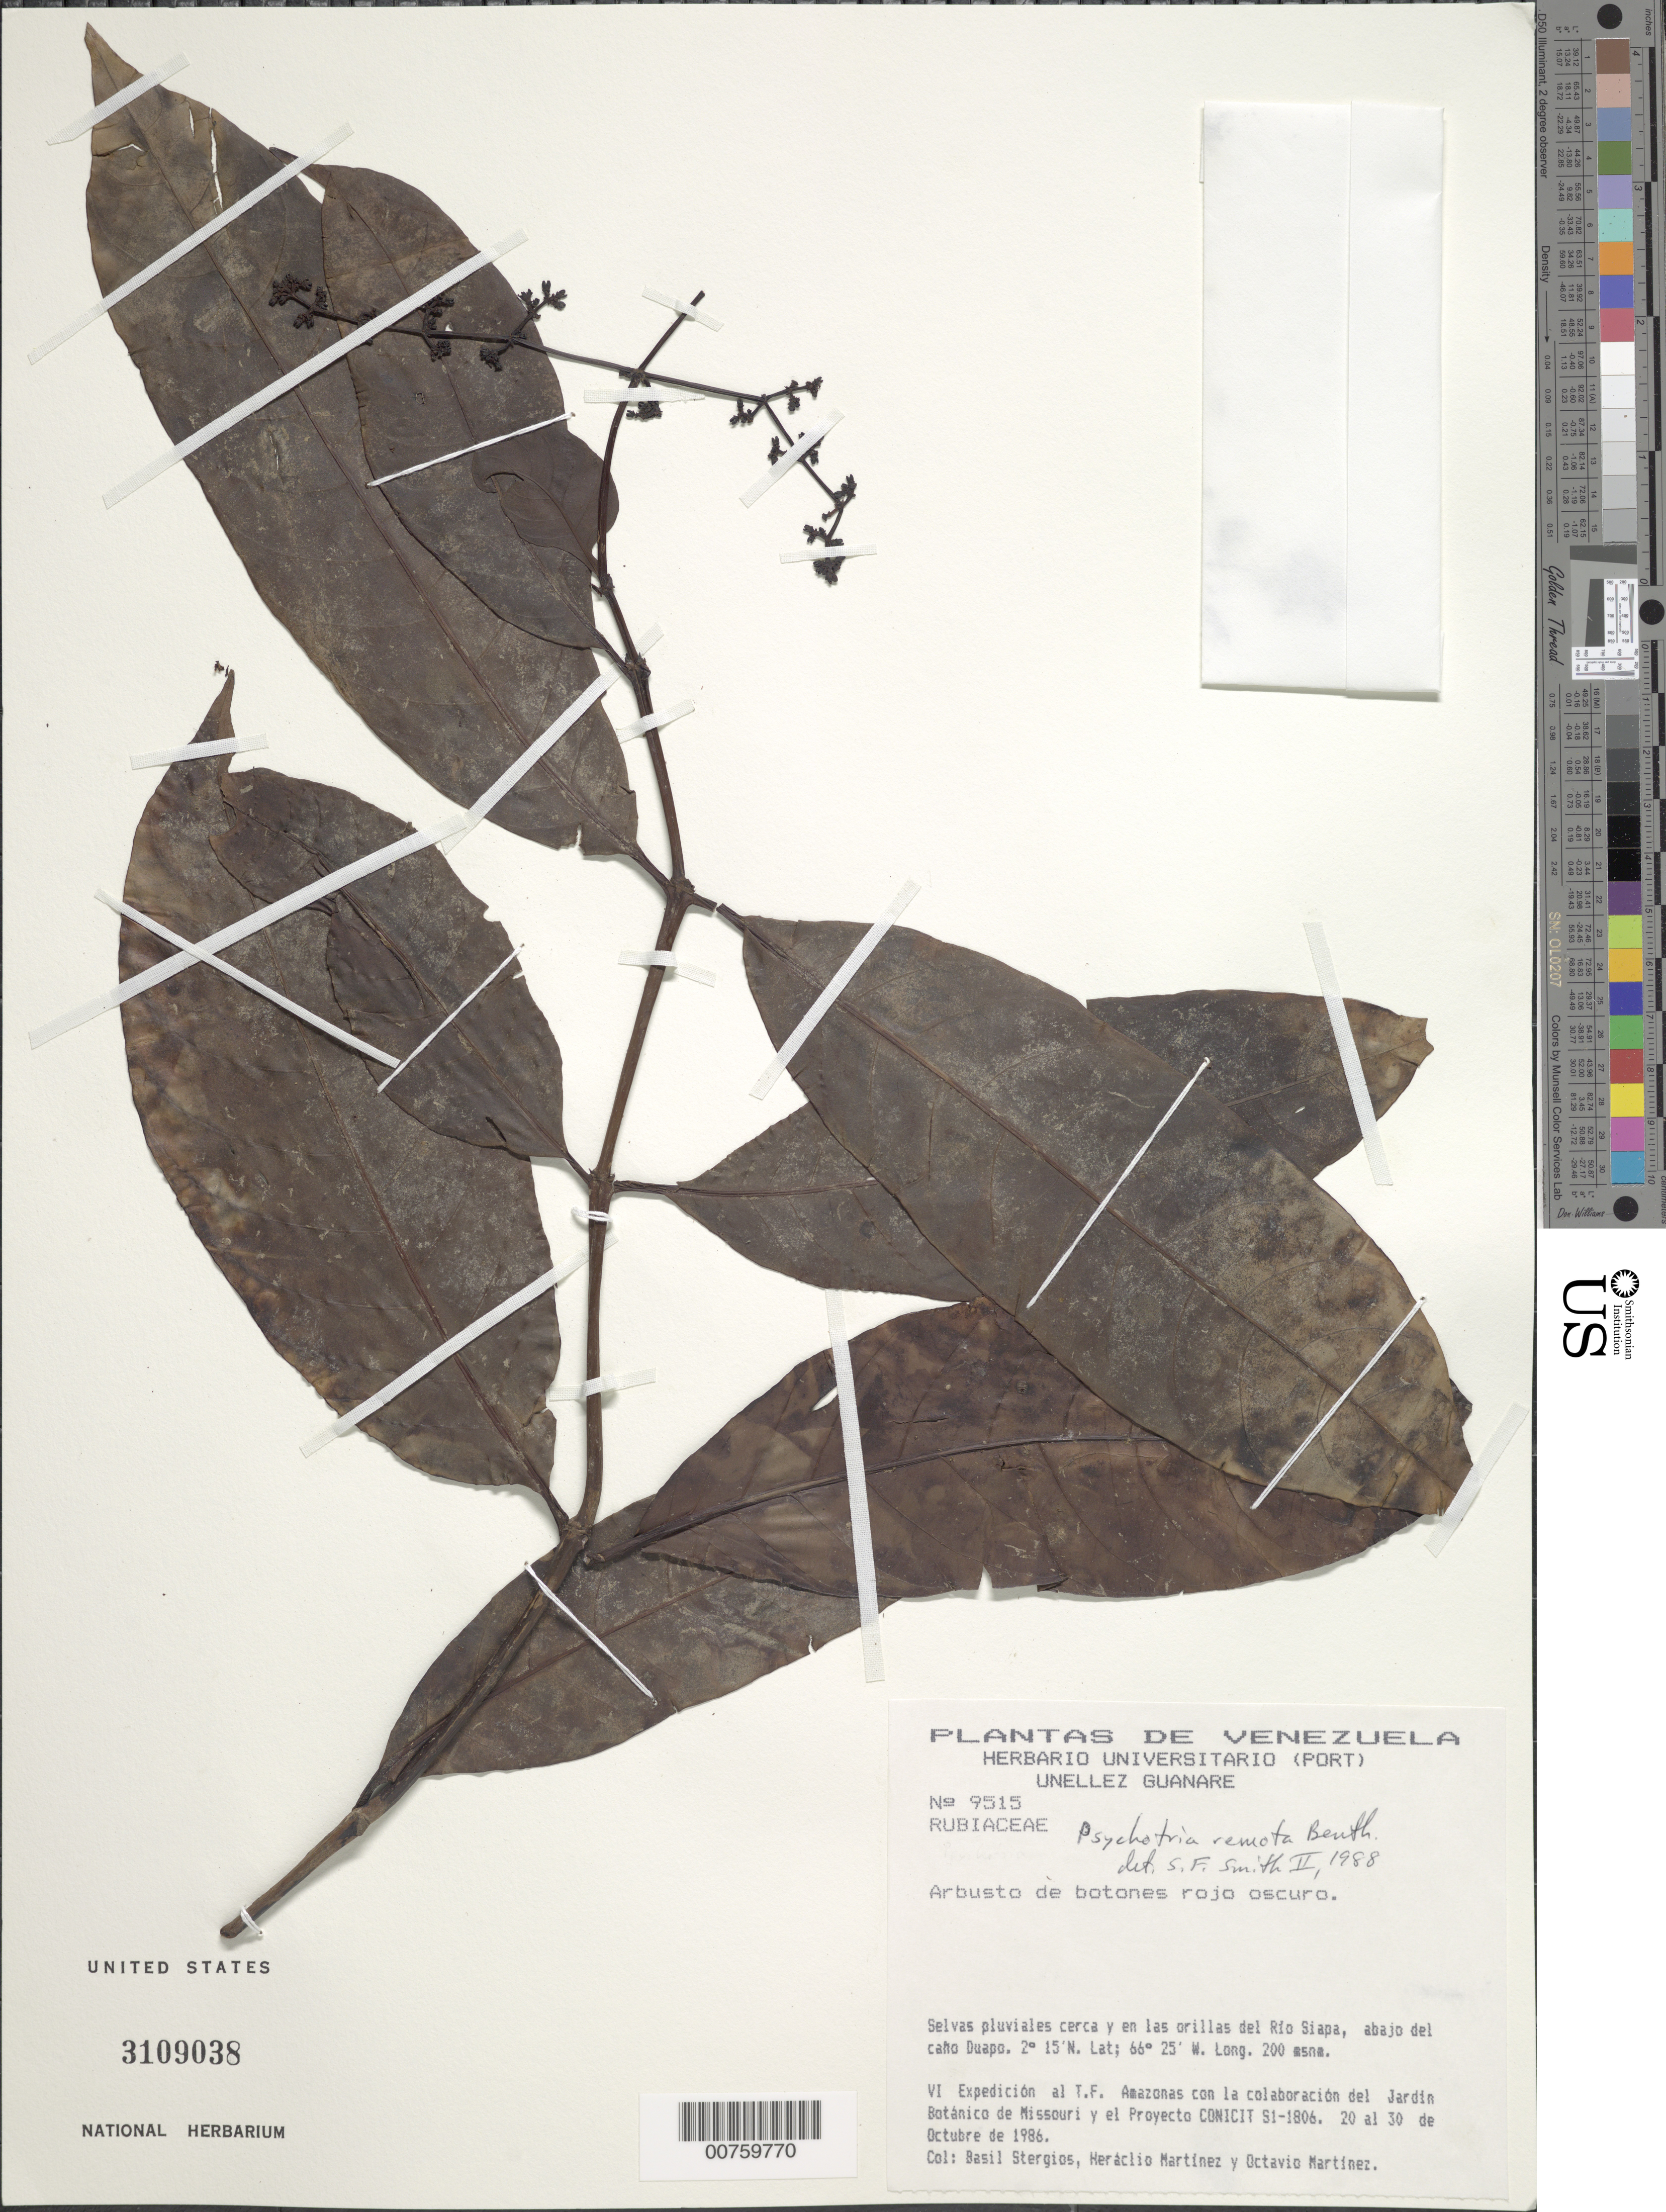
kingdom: Plantae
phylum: Tracheophyta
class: Magnoliopsida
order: Gentianales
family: Rubiaceae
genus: Psychotria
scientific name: Psychotria remota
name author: Benth.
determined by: Smith, Stephen F., (US), NMNH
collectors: B. G. Stergios, H. Martinez & O. Martínez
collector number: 9515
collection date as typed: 20-Oct-86 to 30-Oct-86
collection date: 1986-10-20/1986-10-30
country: Venezuela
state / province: Amazonas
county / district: Río Negro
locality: Río Siapa, abajo del Caño Duapo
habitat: Selvas pluviales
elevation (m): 200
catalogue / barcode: US 3109038